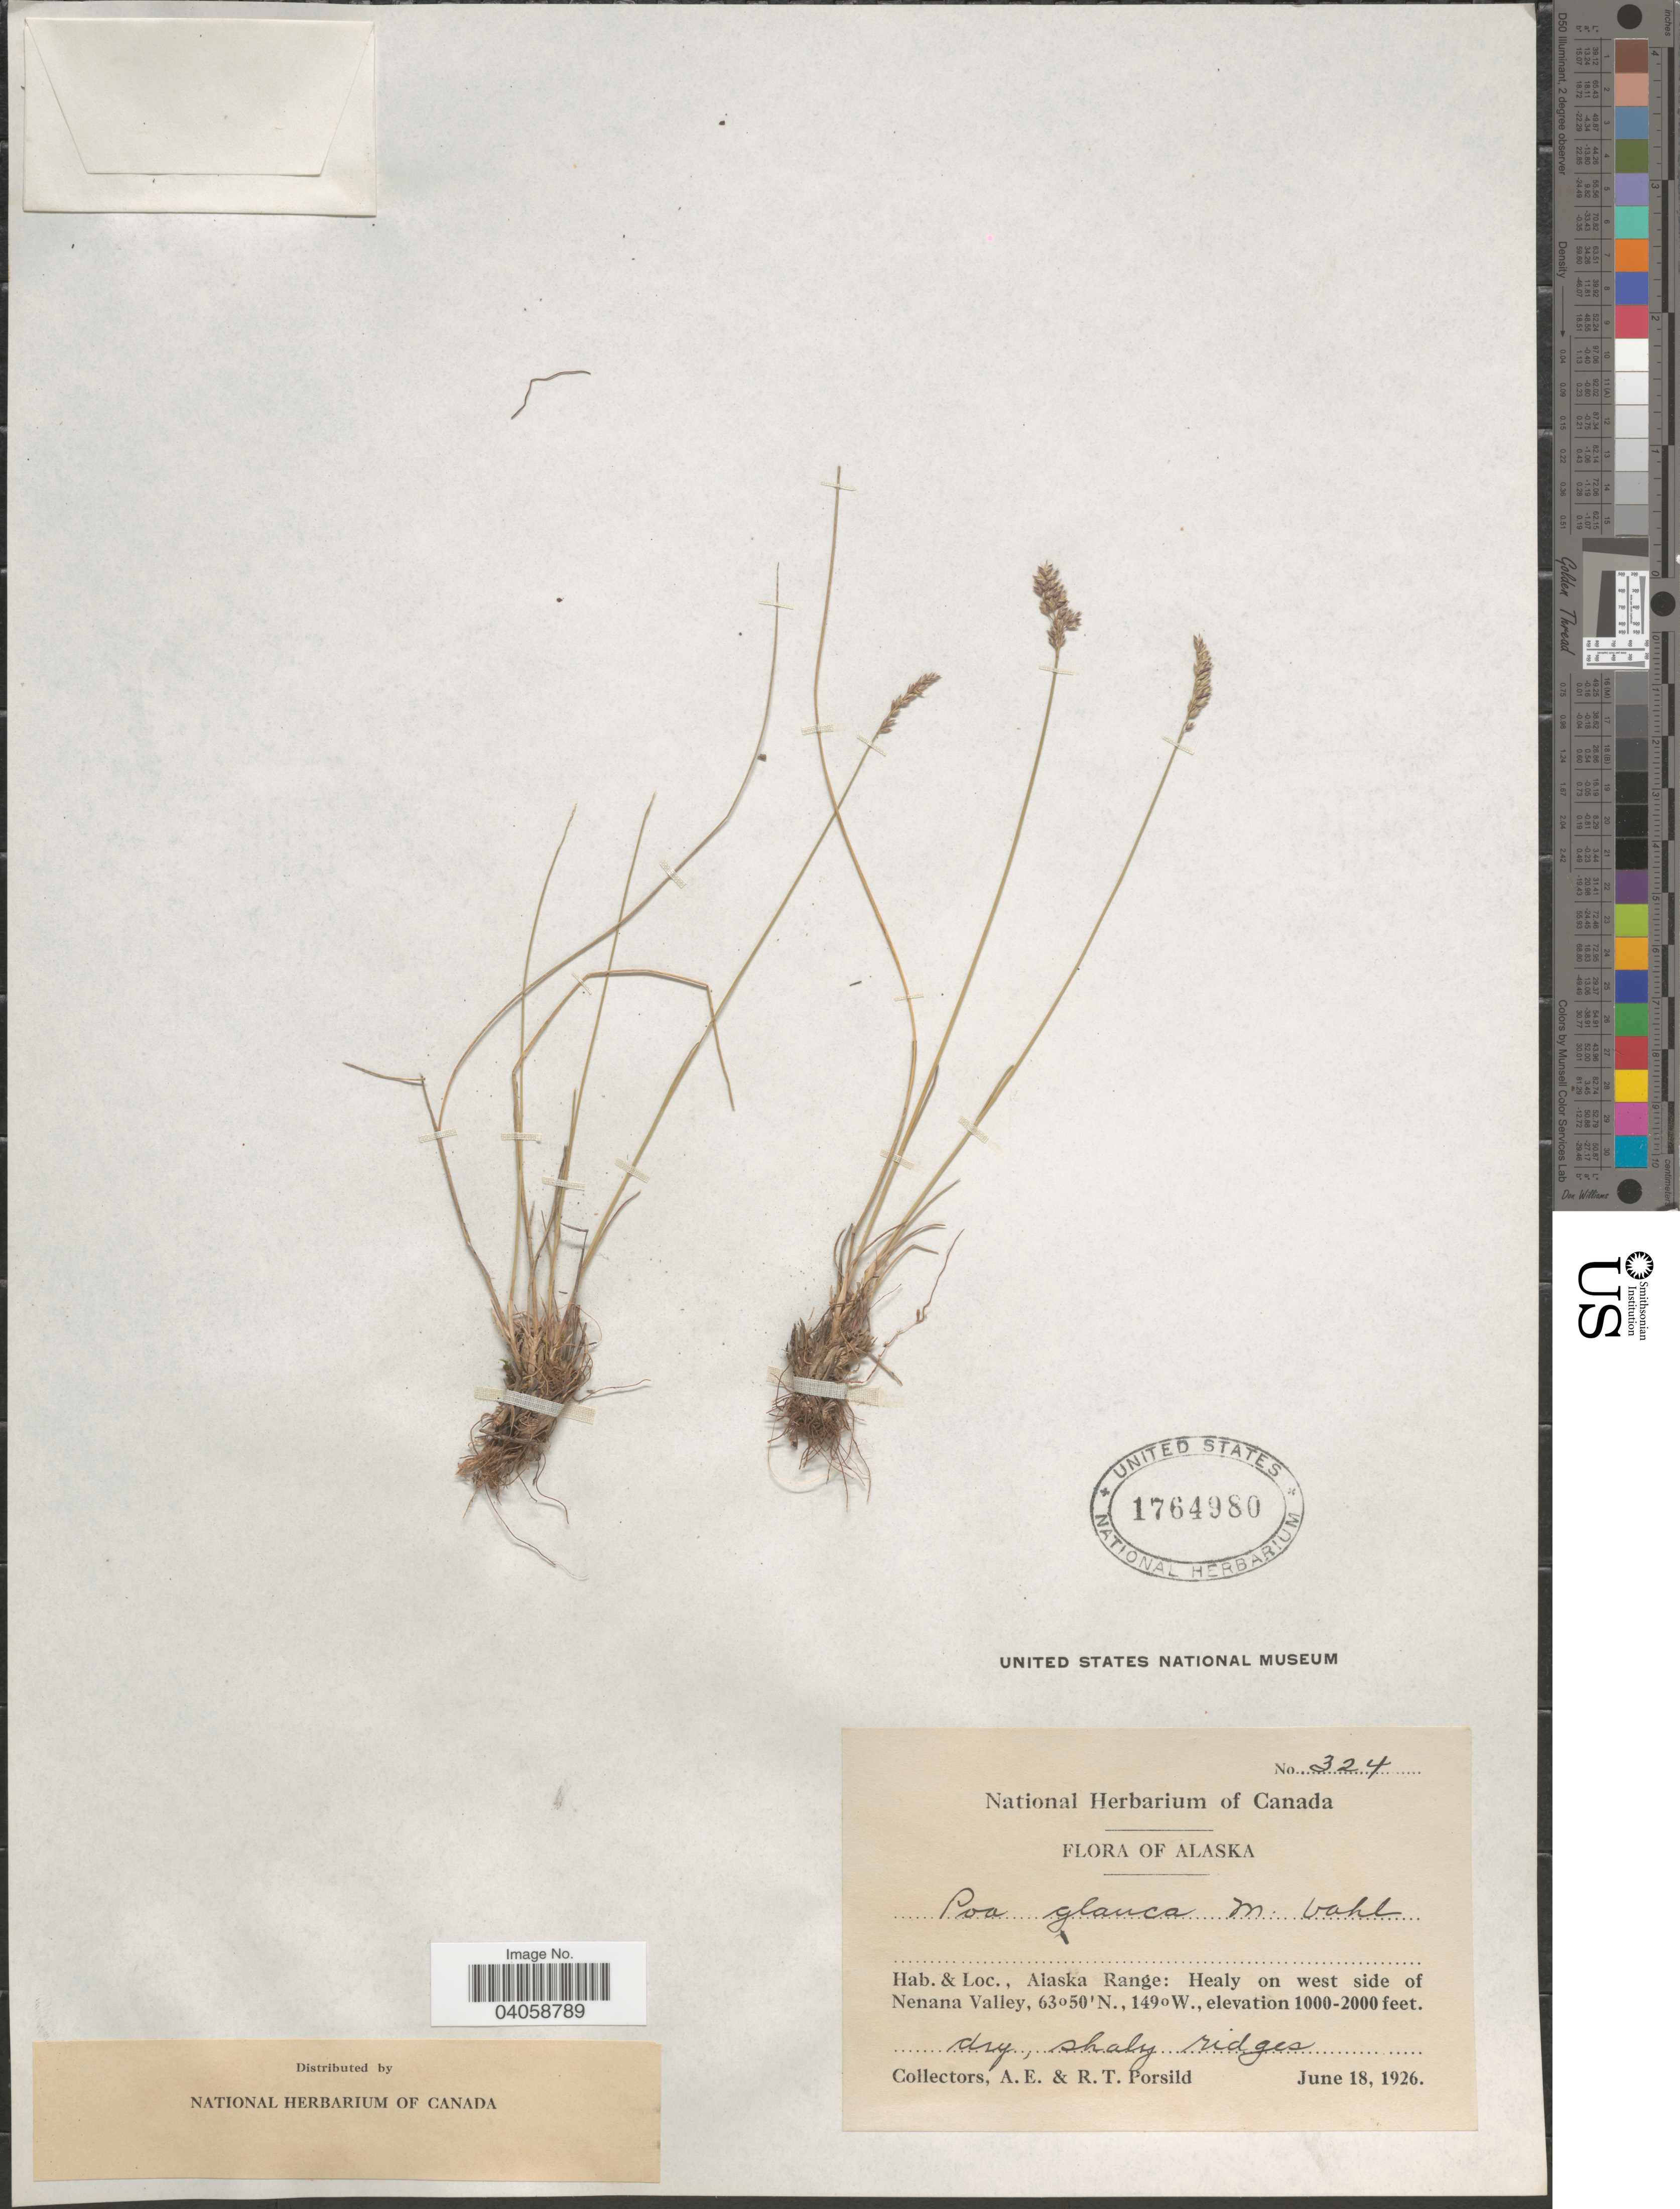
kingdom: Plantae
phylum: Tracheophyta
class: Liliopsida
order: Poales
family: Poaceae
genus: Poa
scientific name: Poa glauca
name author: Vahl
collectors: A. E. Porsild & R. T. Porsild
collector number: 324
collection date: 1926-06-18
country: United States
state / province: Alaska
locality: Alaska Range: Healy on west side of Nenana Valley.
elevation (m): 305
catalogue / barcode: US 1764980